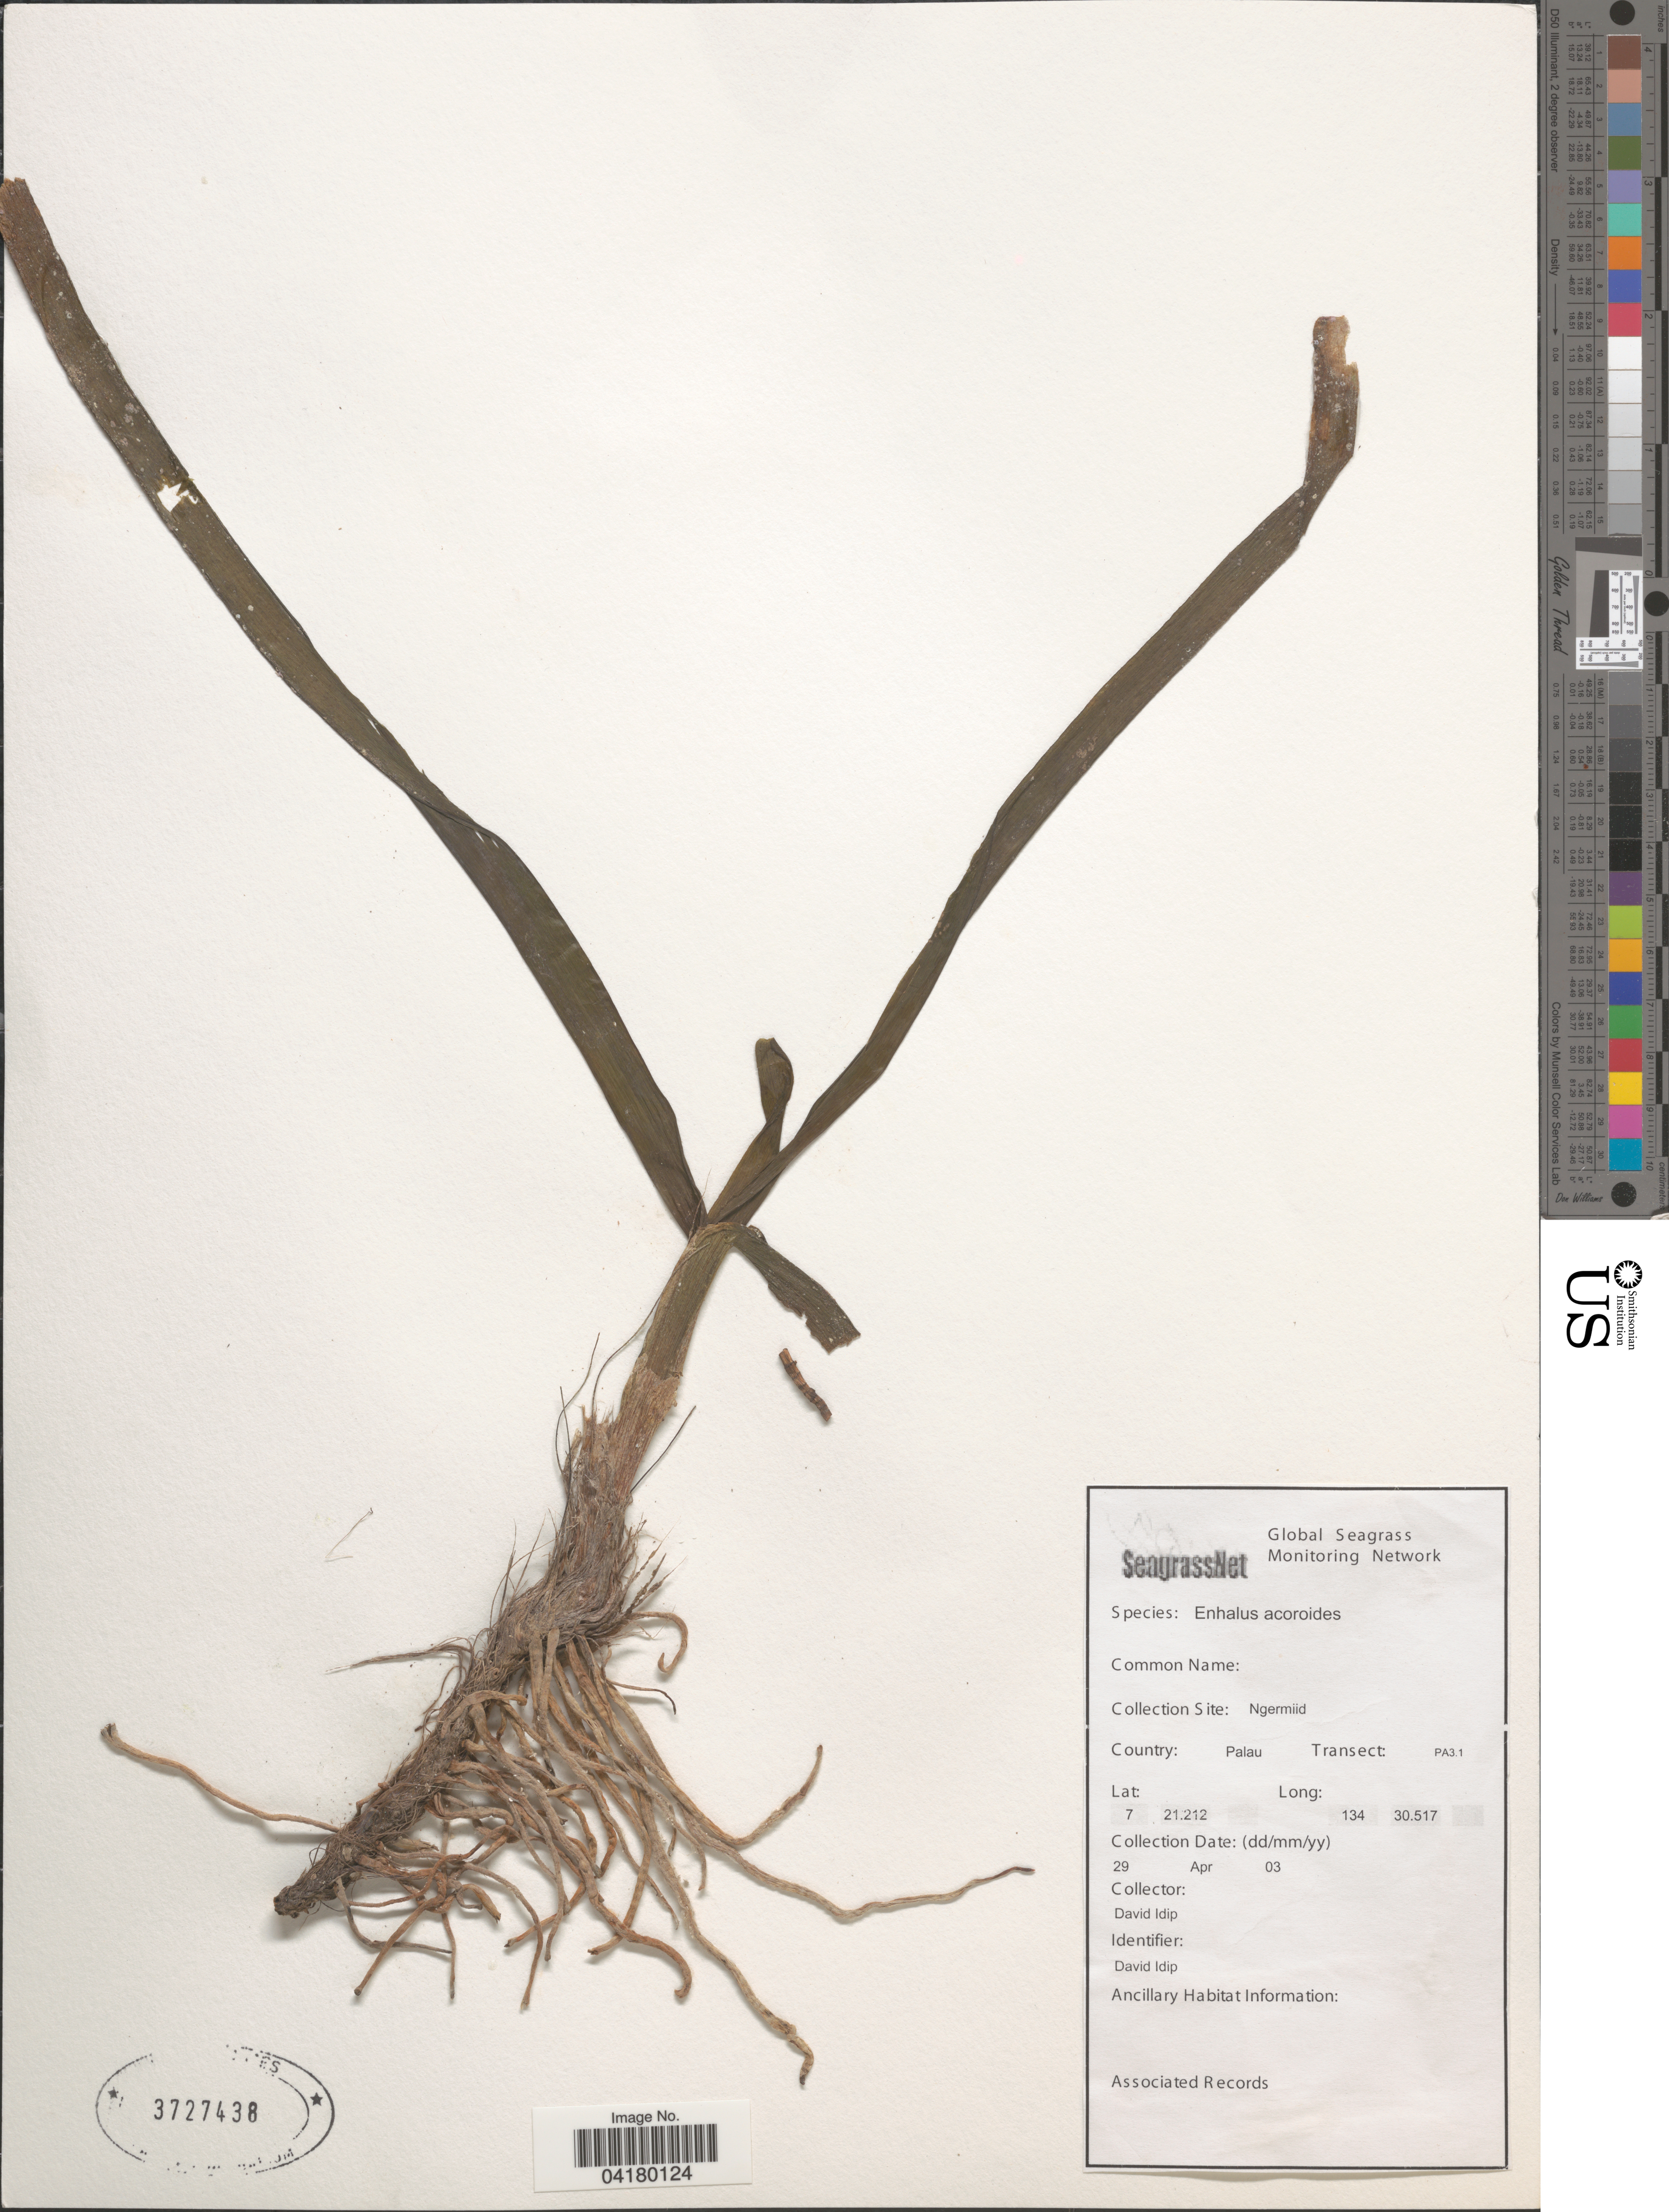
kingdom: Plantae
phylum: Tracheophyta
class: Liliopsida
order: Alismatales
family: Hydrocharitaceae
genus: Enhalus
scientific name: Enhalus acoroides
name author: (L. f.) Royle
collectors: D. Idip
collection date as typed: Transcribed d/m/y: 29/4/3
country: Palau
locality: Collection Site: Ngermiid. Country: Palau. Transect: PA3.1.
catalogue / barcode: US 3727438